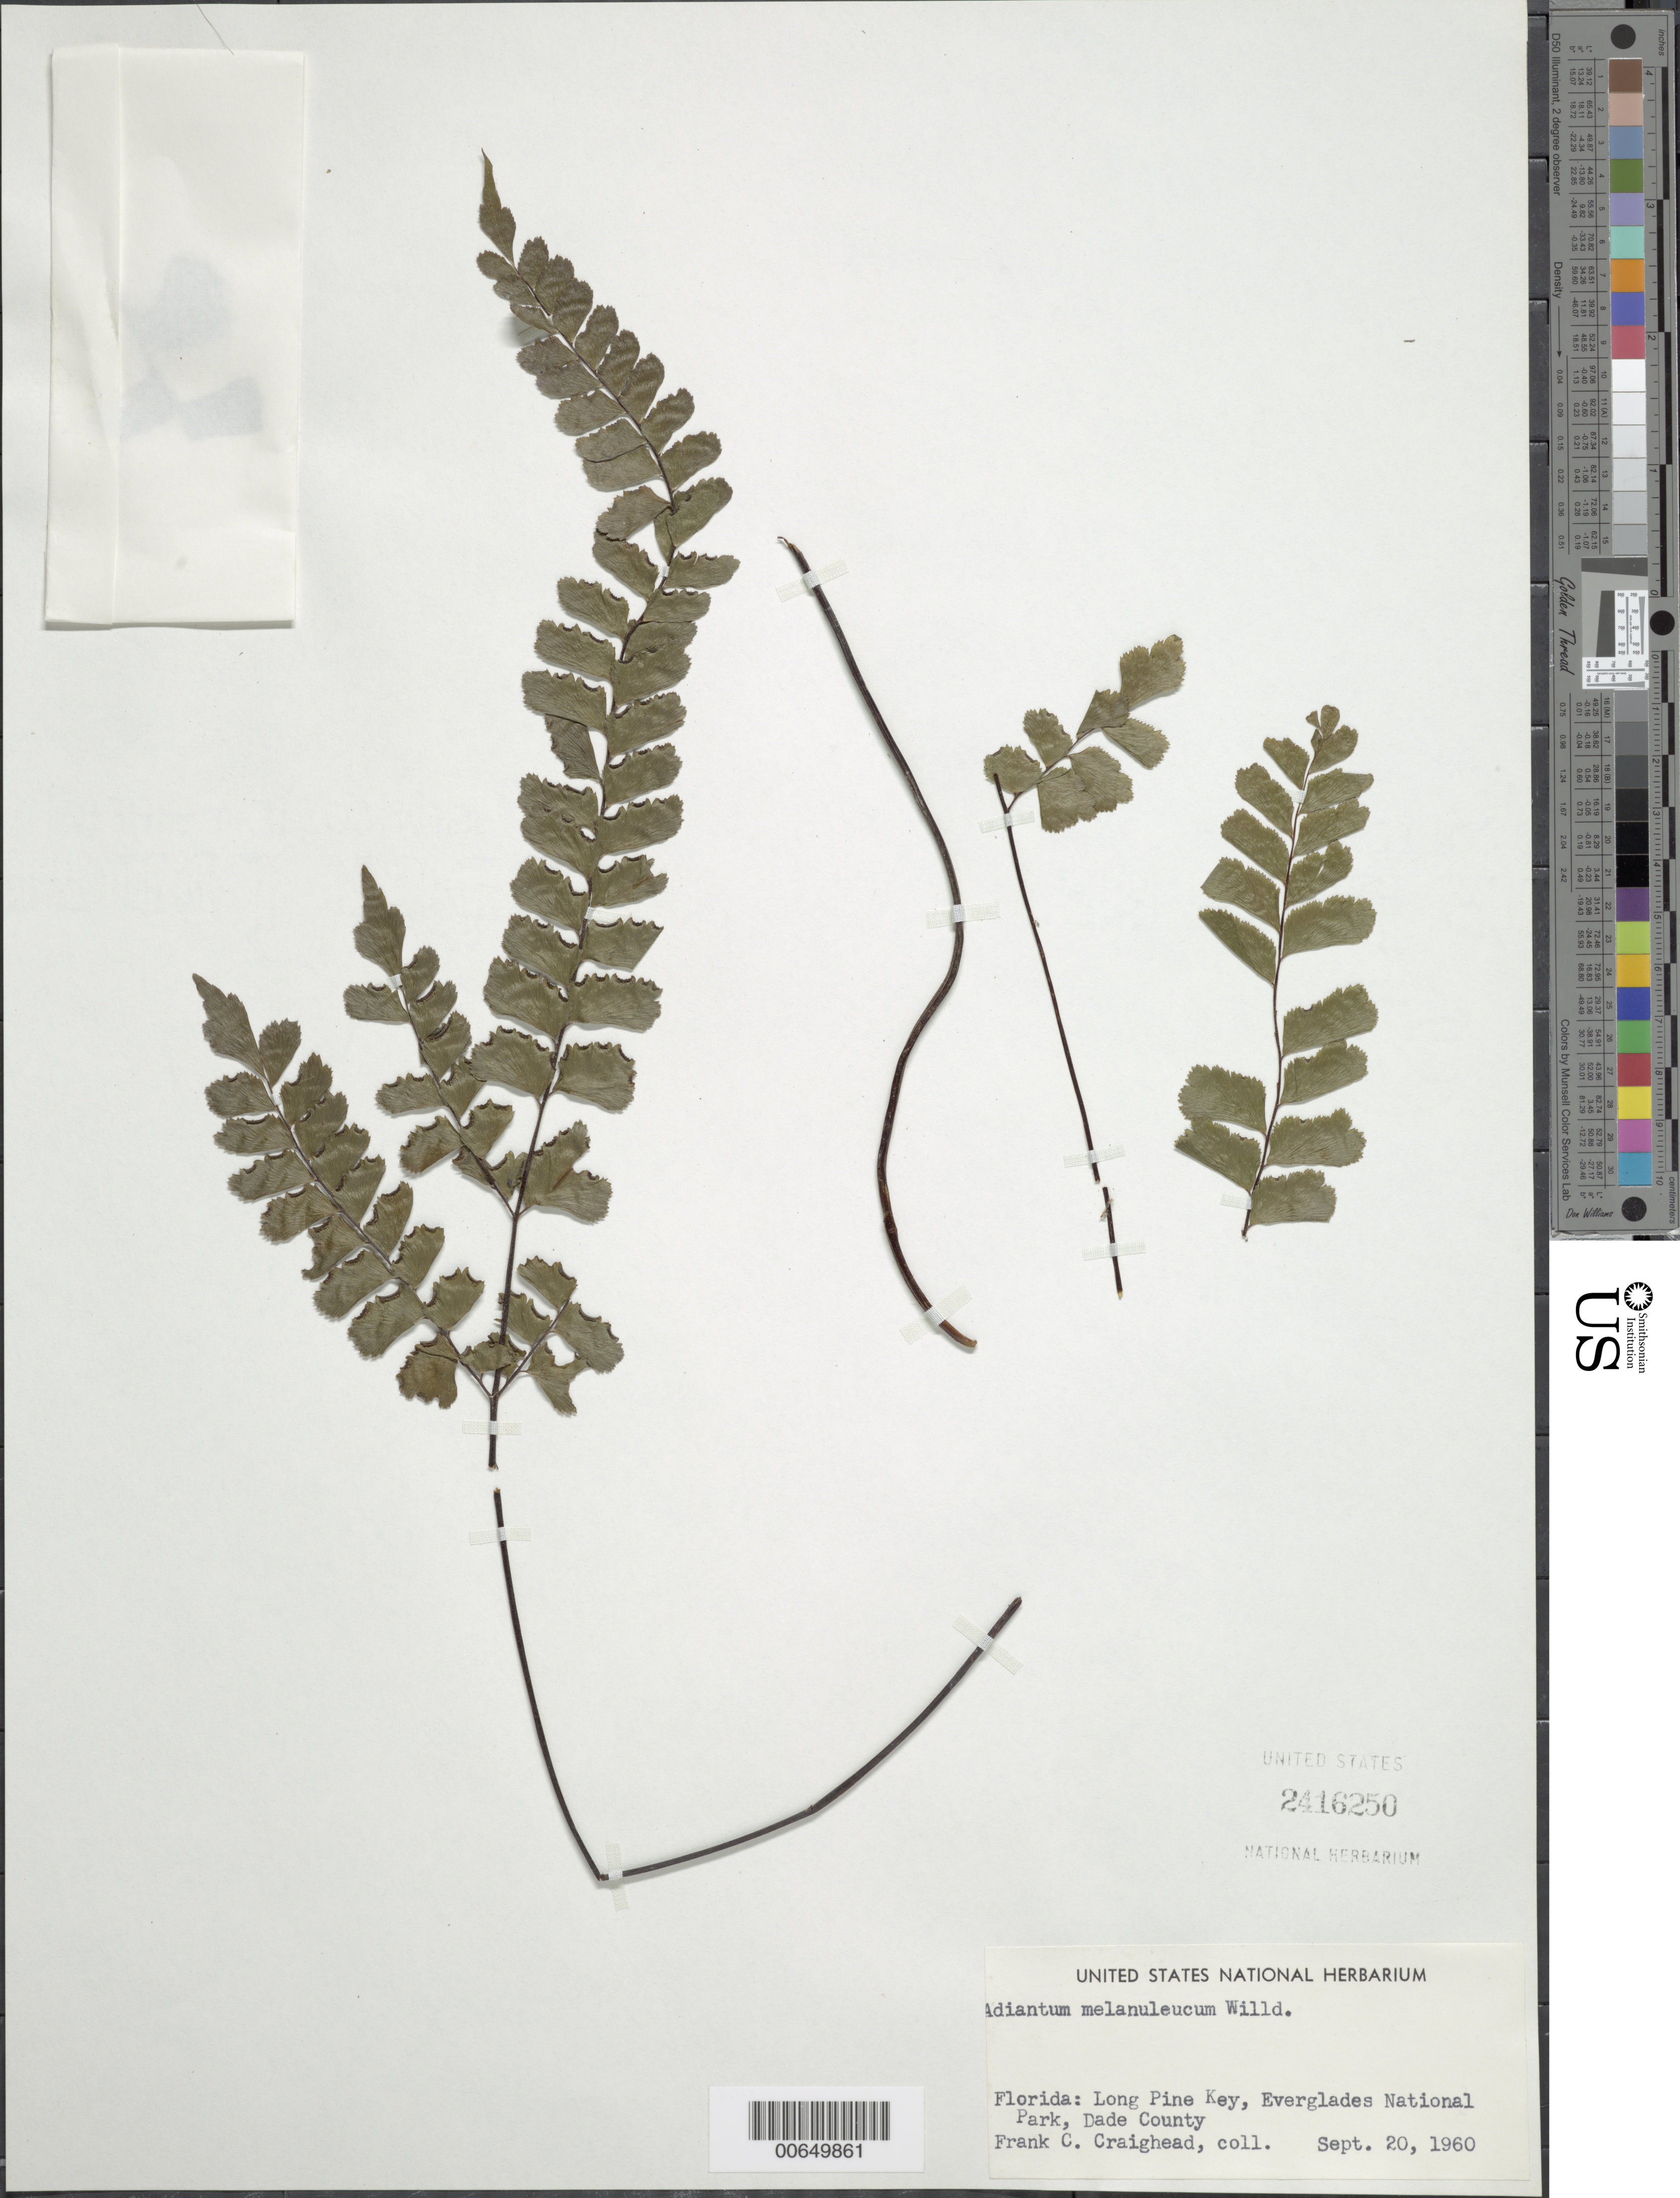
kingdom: Plantae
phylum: Tracheophyta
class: Polypodiopsida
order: Polypodiales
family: Pteridaceae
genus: Adiantum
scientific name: Adiantum melanoleucum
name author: Willd.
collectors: F. Craighead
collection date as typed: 20 Sep 1960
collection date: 1960-09-20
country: United States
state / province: Florida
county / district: Dade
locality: Long Pine Key, Everglades National Park.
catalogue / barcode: US 2416250